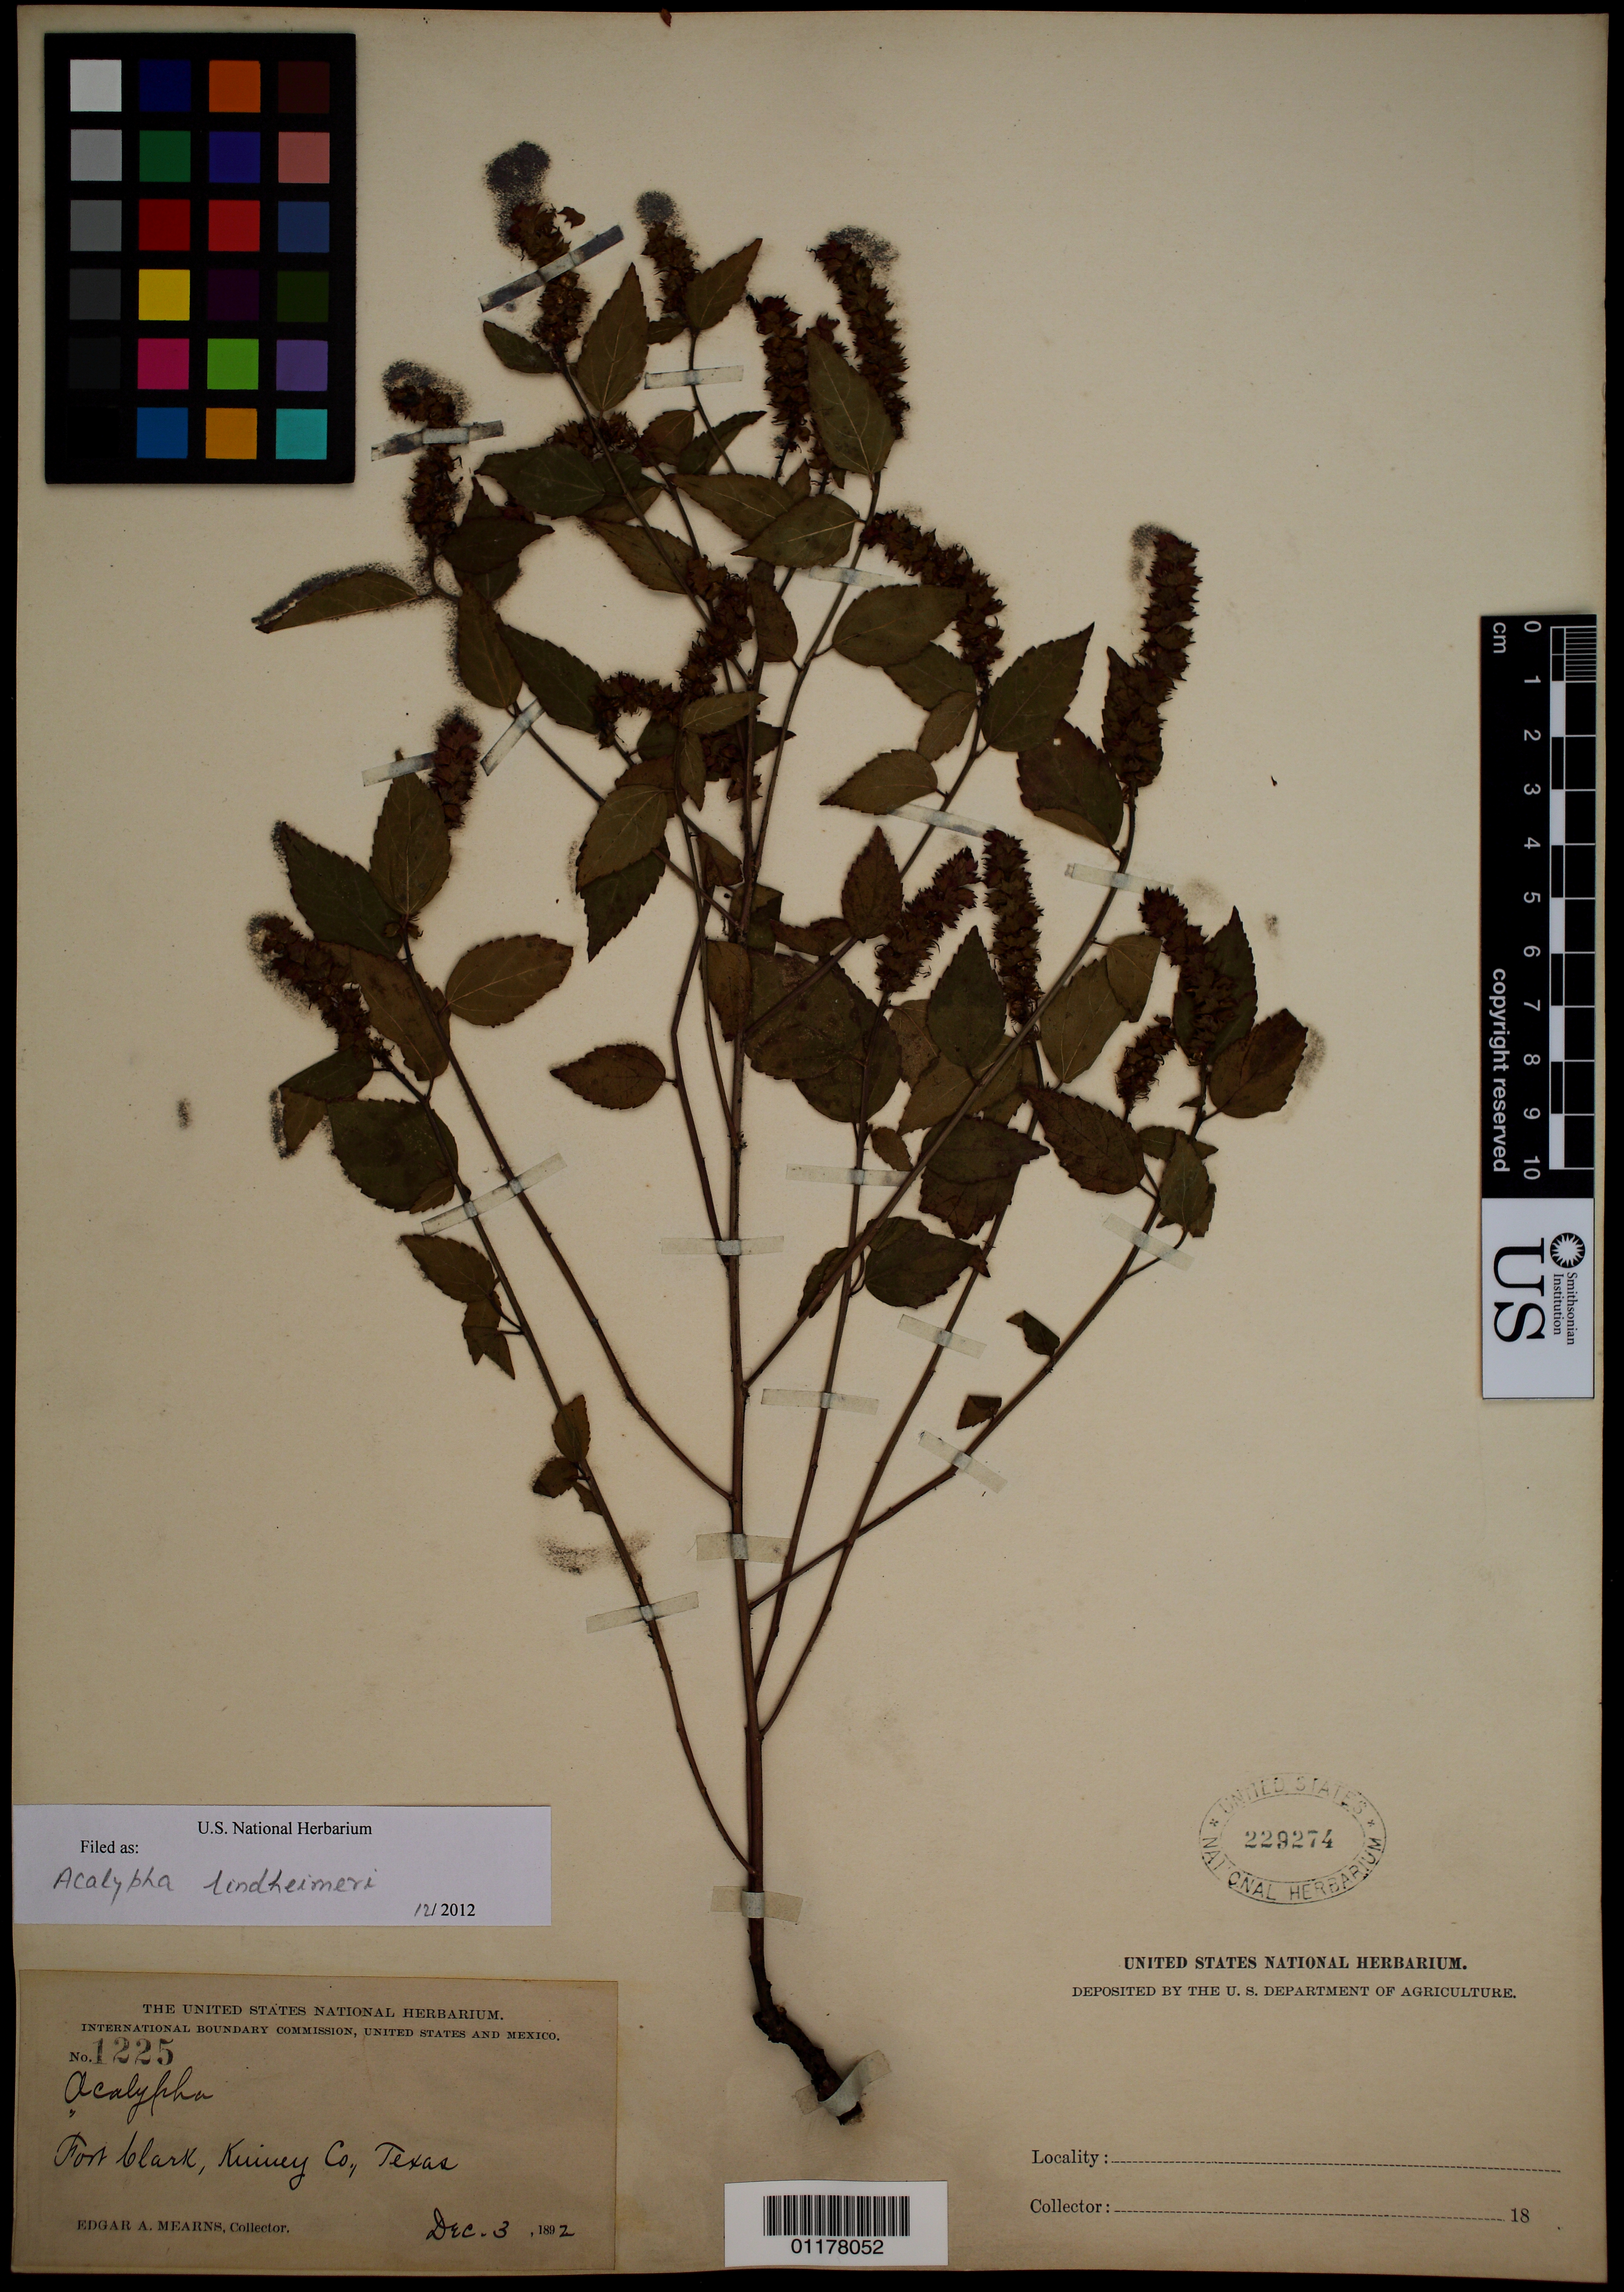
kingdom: Plantae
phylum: Tracheophyta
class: Magnoliopsida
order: Malpighiales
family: Euphorbiaceae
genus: Acalypha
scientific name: Acalypha lindheimeri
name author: Müll. Arg.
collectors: E. A. Mearns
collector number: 1225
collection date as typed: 03 Dec 1892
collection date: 1892-12-03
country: United States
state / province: Texas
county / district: Kinney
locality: Fort Clark.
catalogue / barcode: US 229274